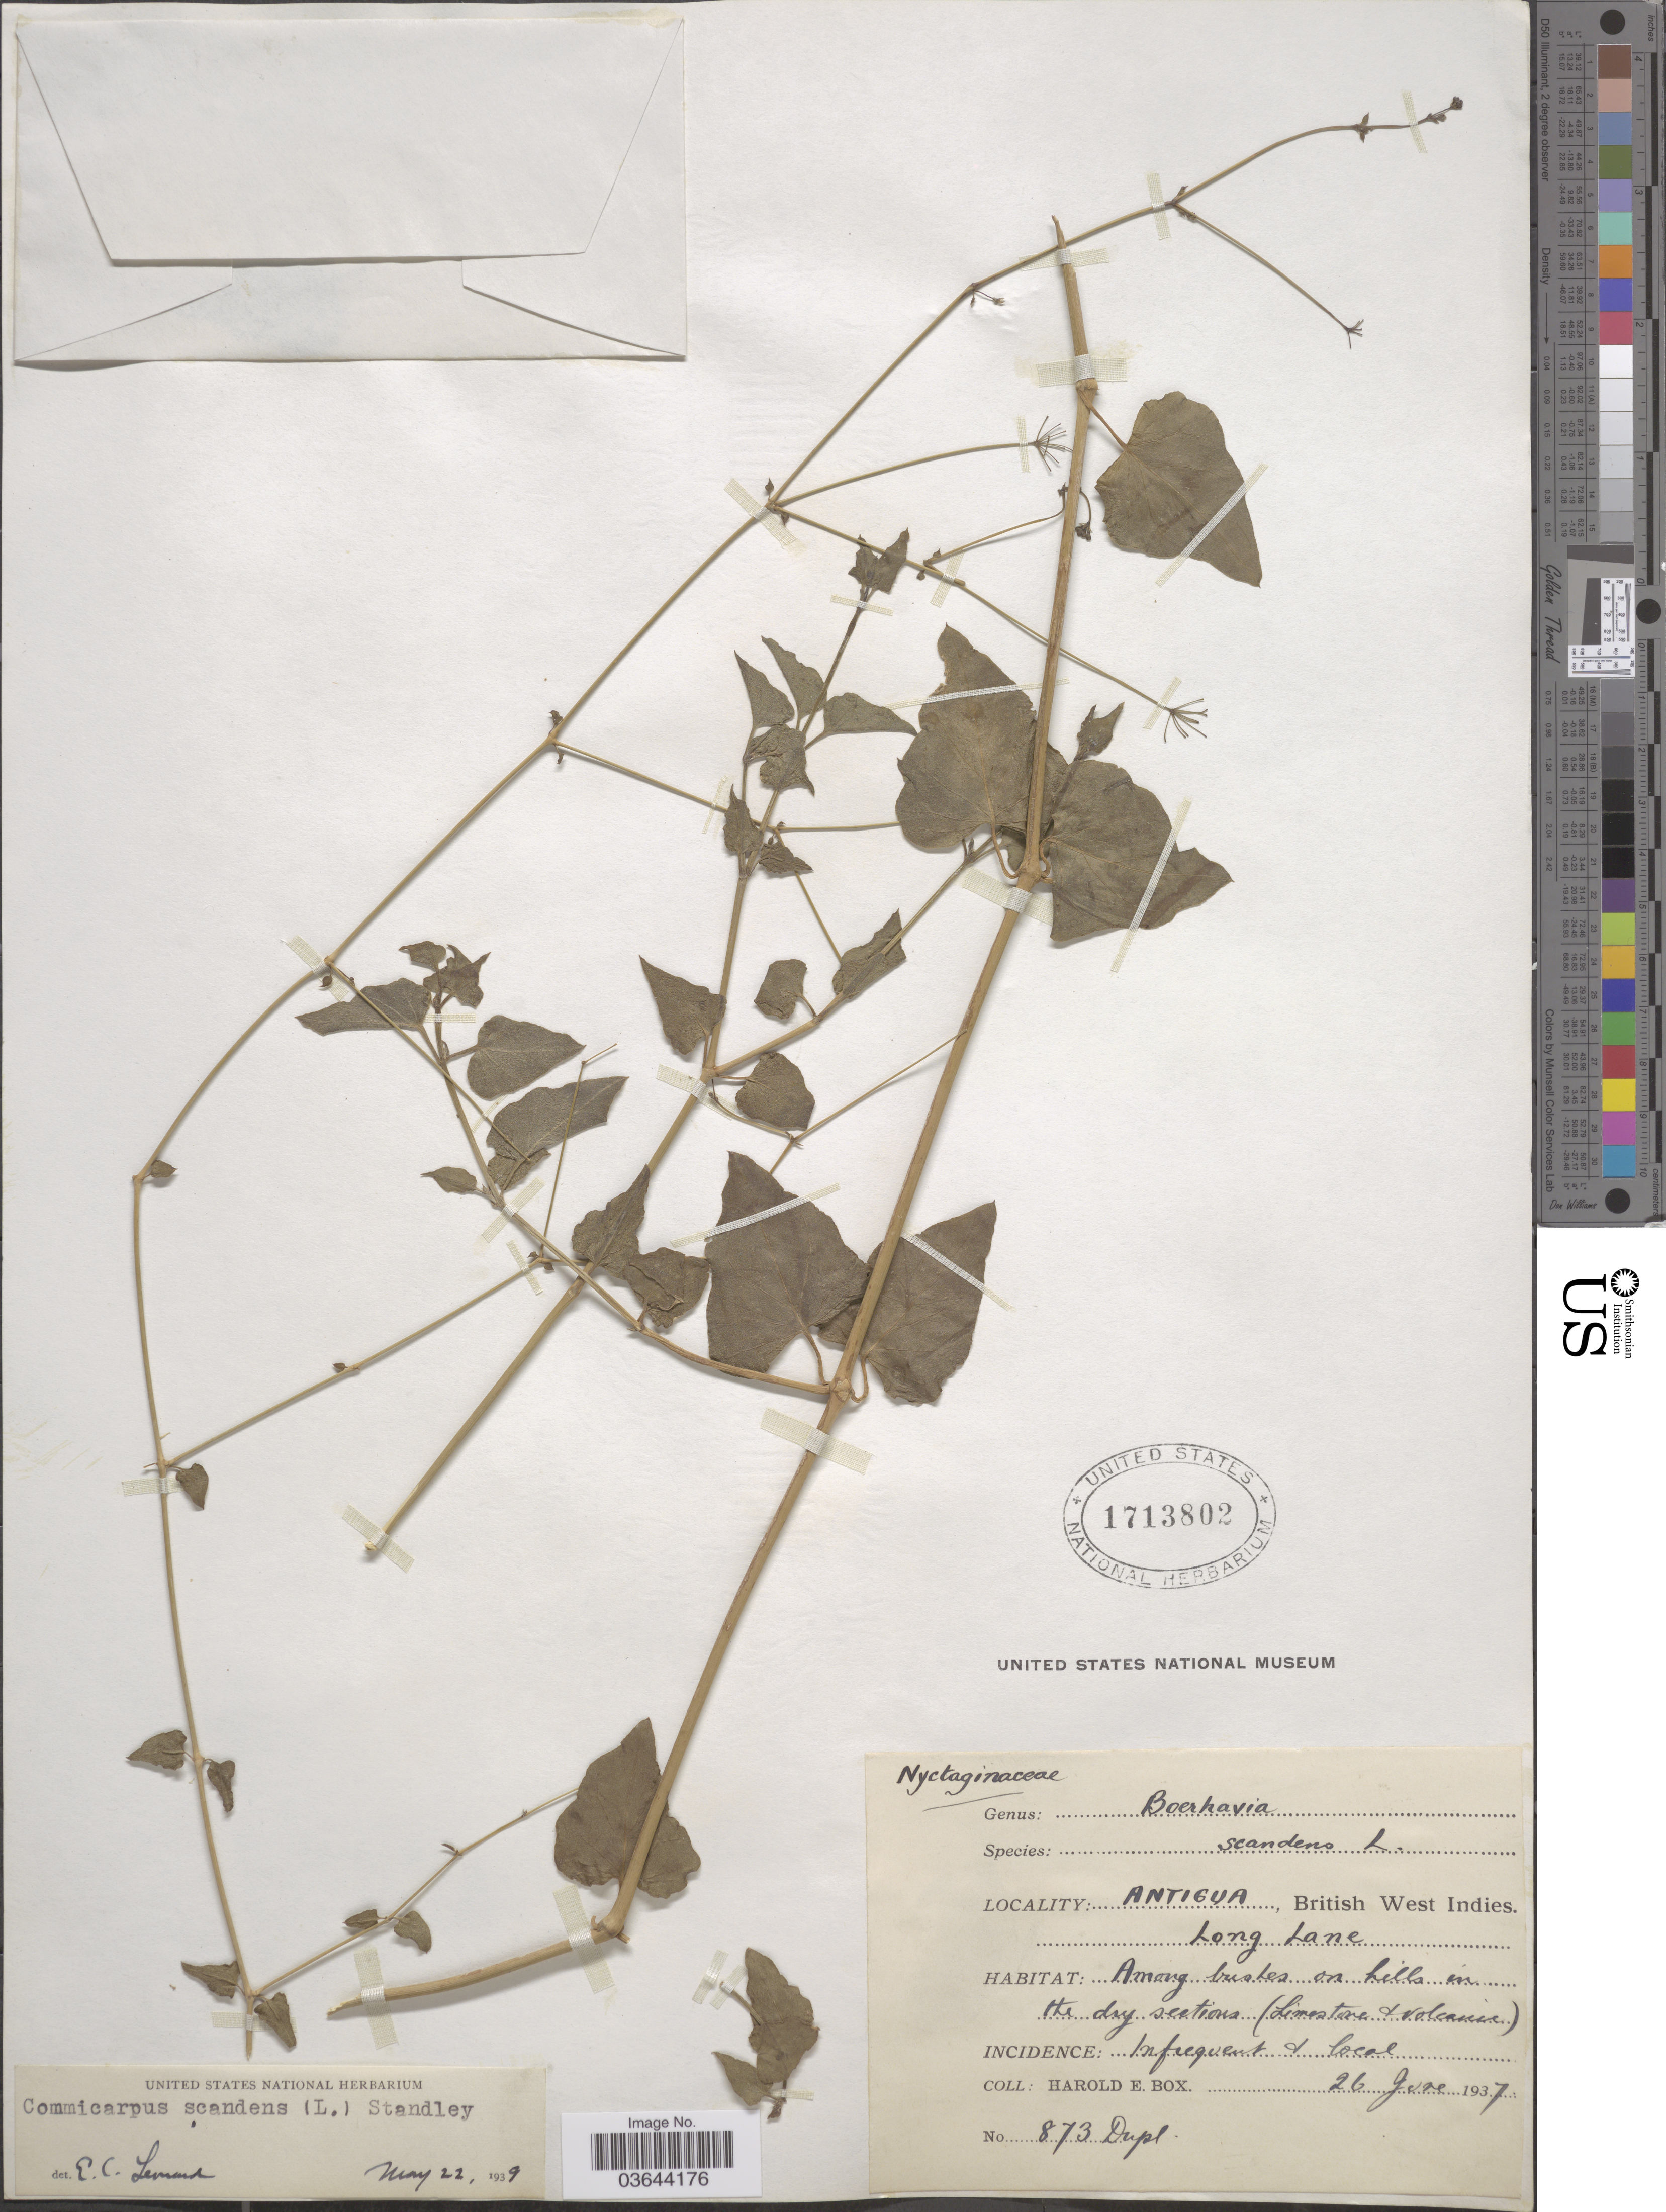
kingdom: Plantae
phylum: Tracheophyta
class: Magnoliopsida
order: Caryophyllales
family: Nyctaginaceae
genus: Commicarpus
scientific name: Commicarpus scandens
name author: (L.) Standl.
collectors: H. E. Box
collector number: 873 Dupl?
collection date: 1937-06-26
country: Antigua and Barbuda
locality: Antigua, British West Indies. Long Lane.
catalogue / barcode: US 1713802